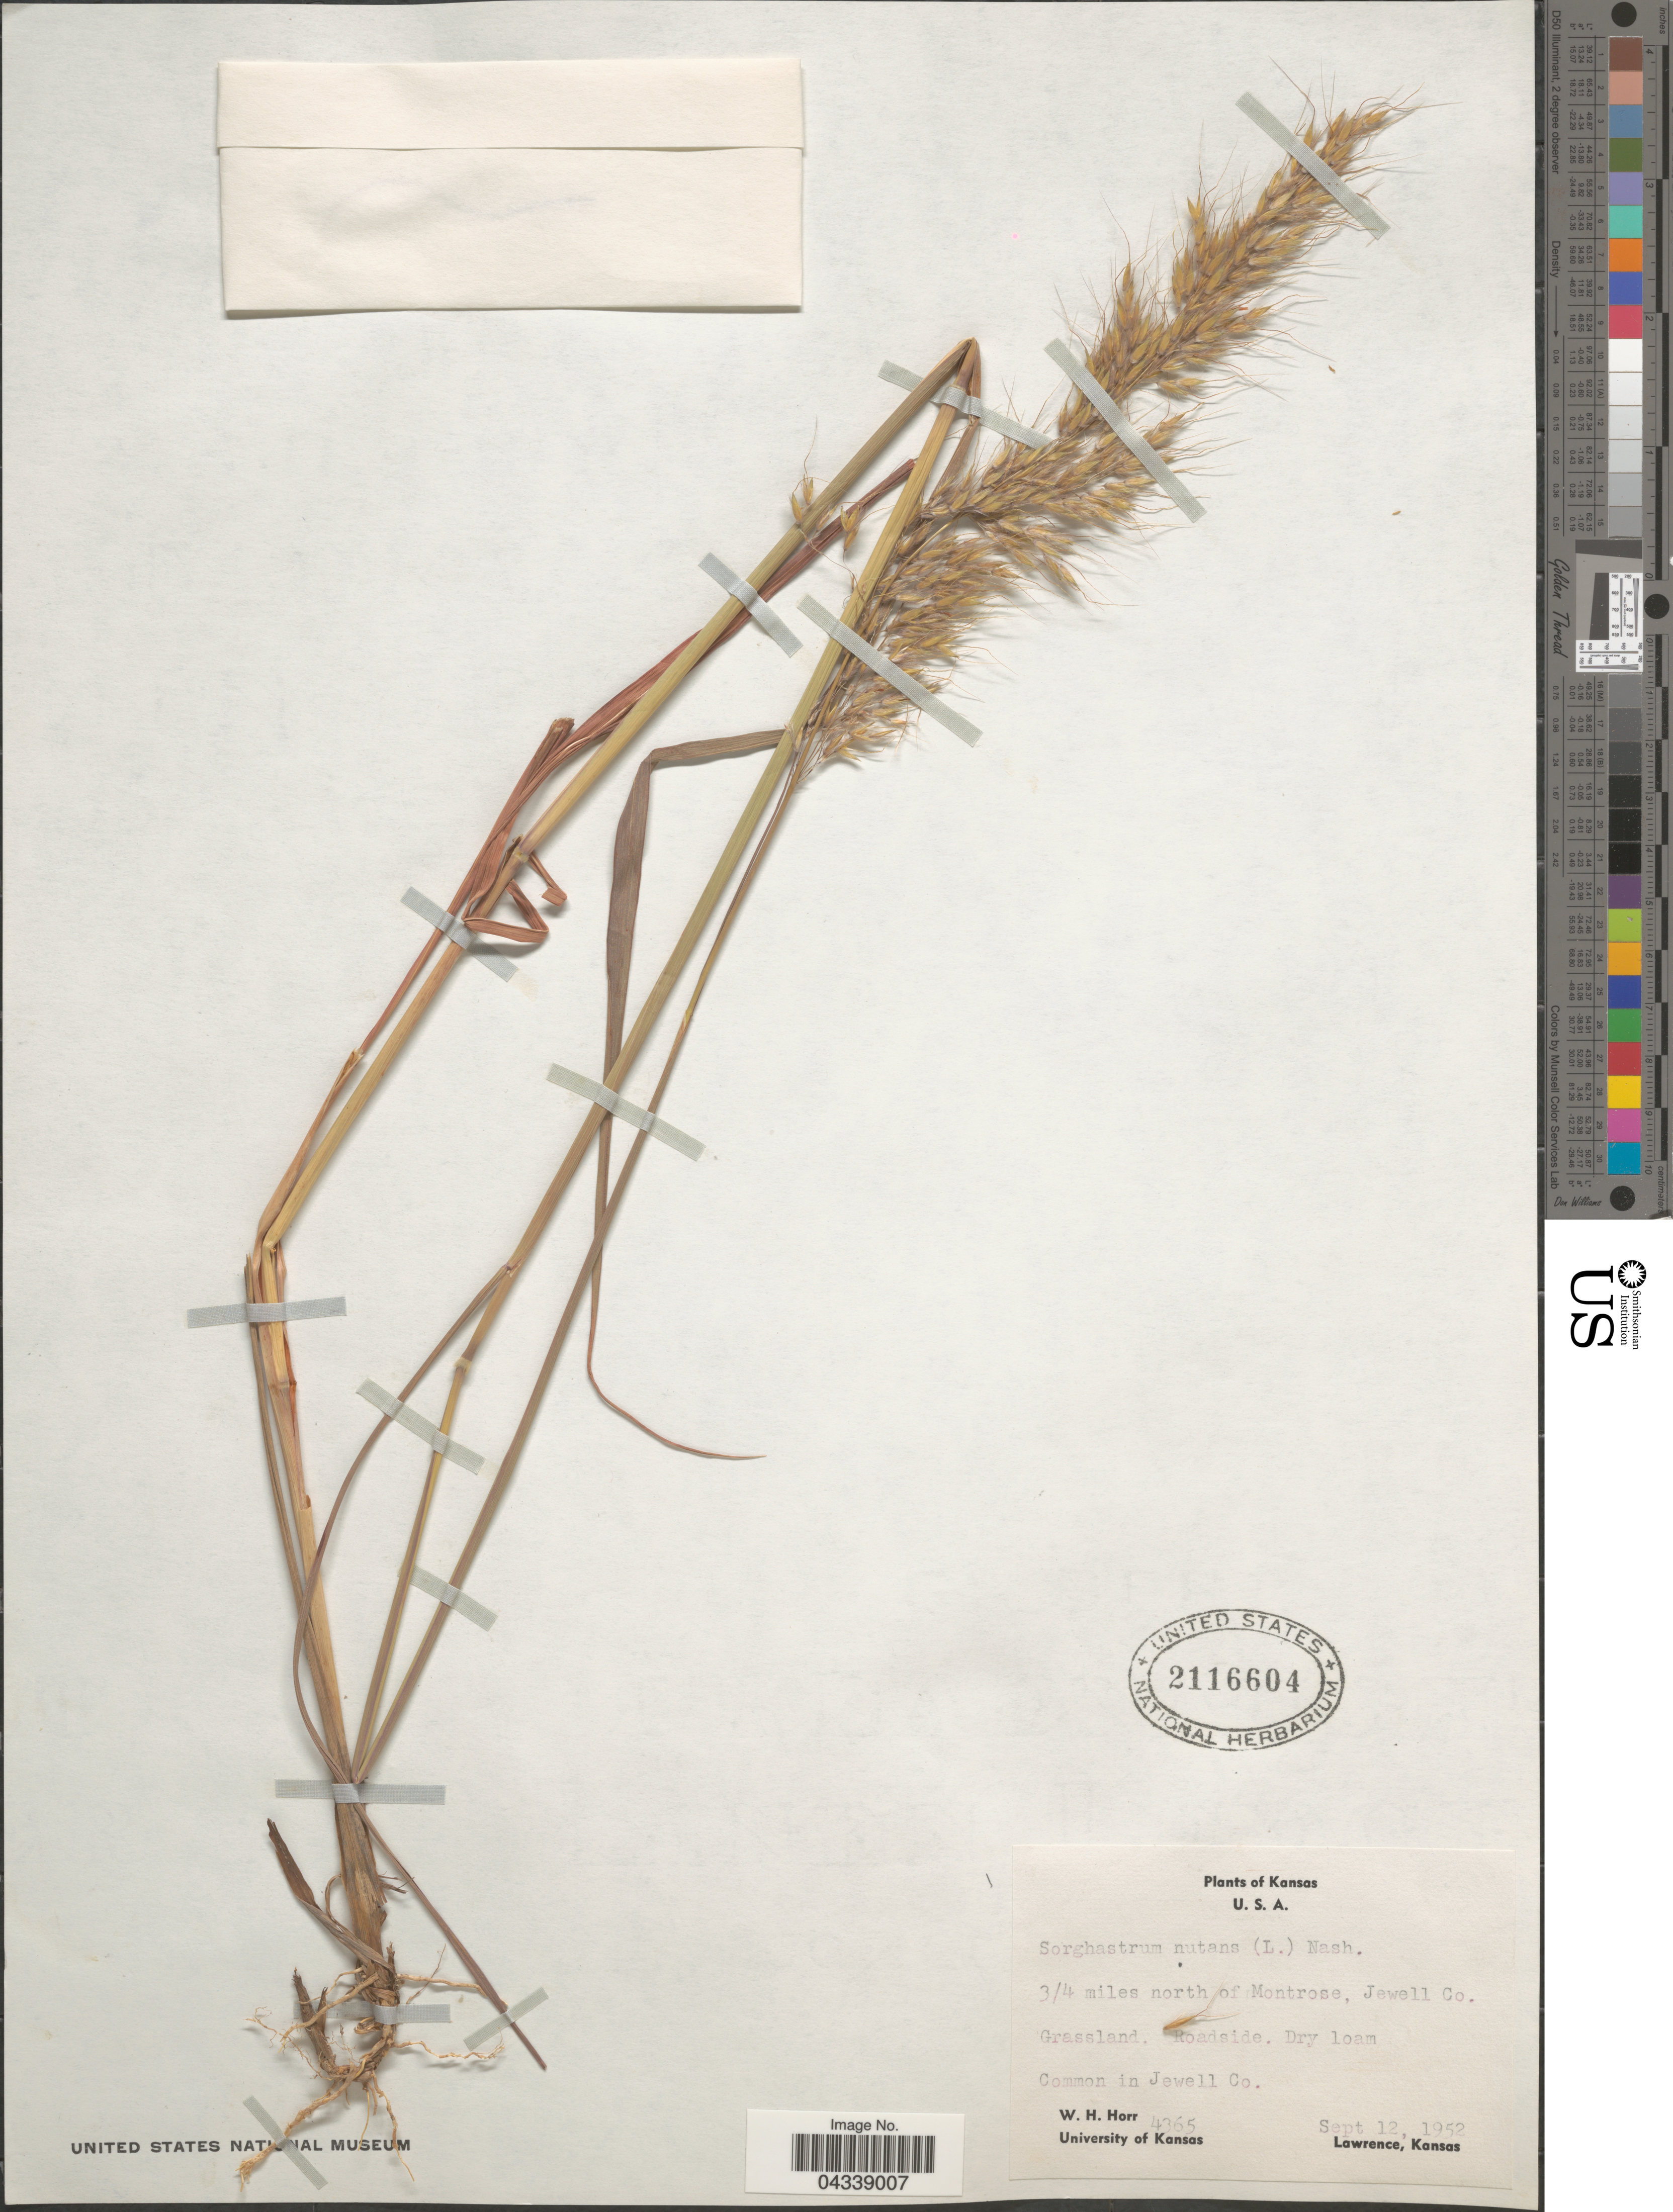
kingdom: Plantae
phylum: Tracheophyta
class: Liliopsida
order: Poales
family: Poaceae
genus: Sorghastrum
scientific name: Sorghastrum nutans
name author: (L.) Nash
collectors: W. H. Horr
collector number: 4365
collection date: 1952-09-12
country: United States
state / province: Kansas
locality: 3/4 miles north of Montrose, Jewell Co. Common in Jewell Co.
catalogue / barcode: US 2116604